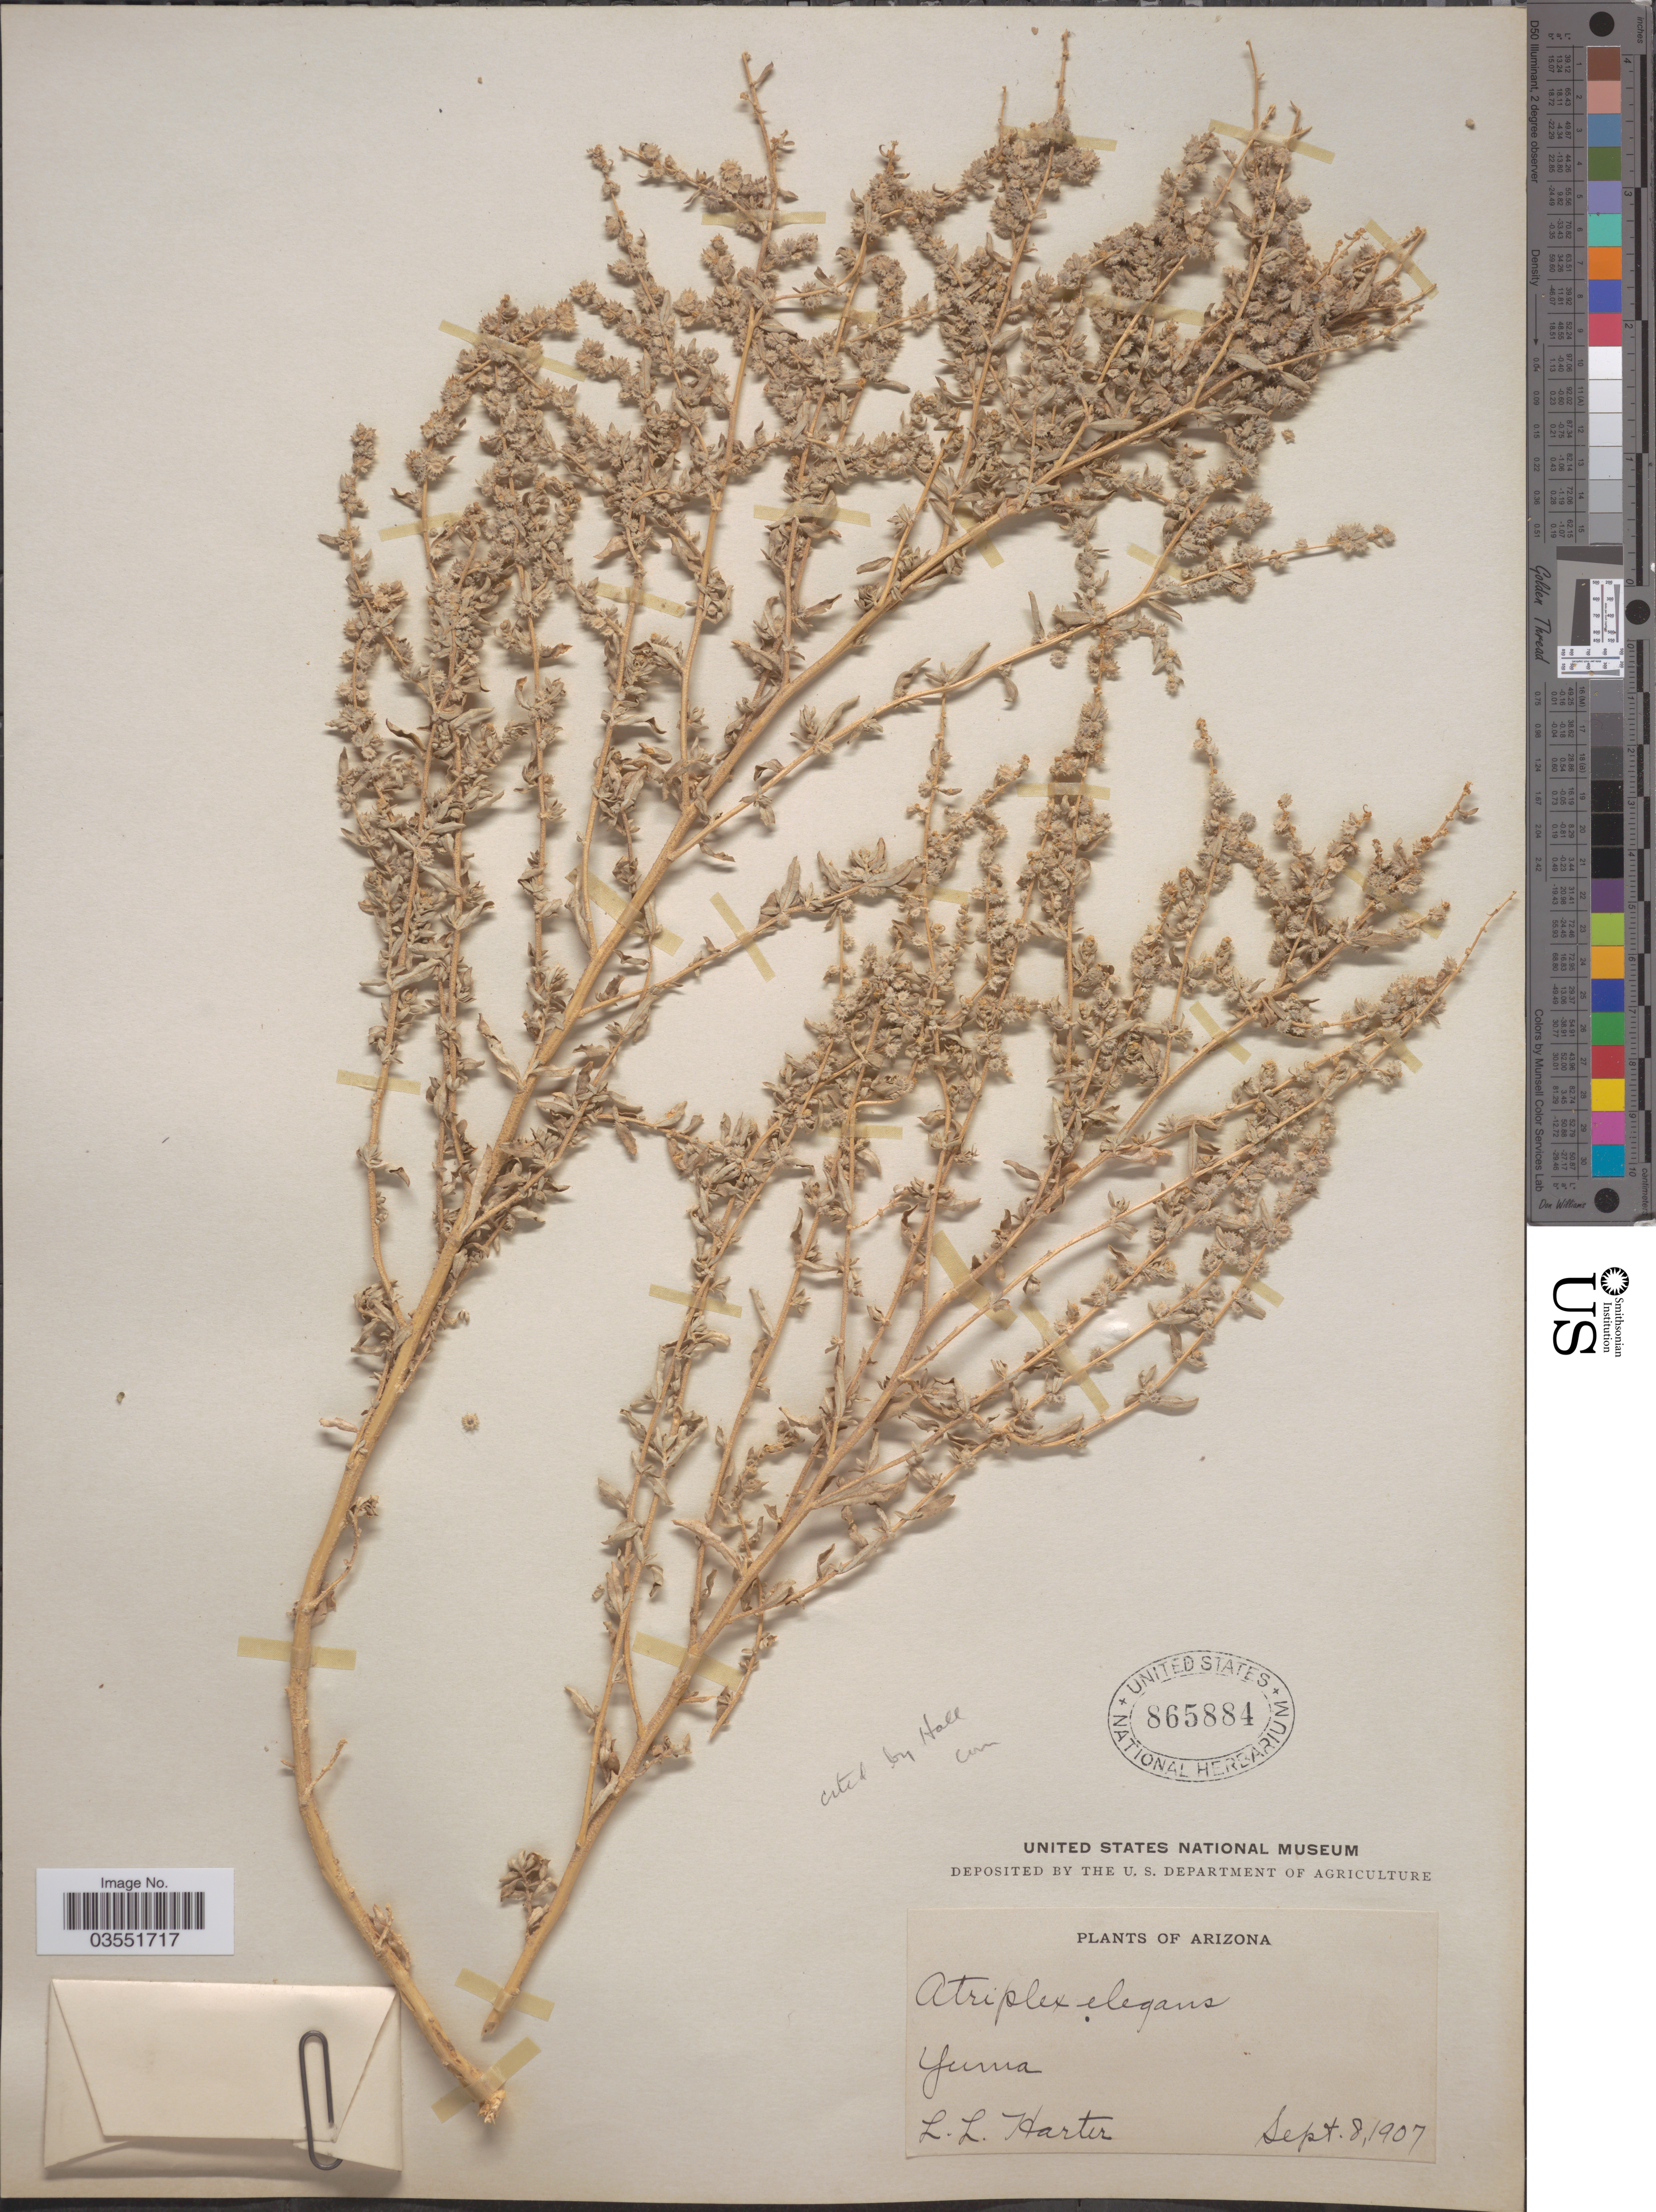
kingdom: Plantae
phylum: Tracheophyta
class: Magnoliopsida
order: Caryophyllales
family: Amaranthaceae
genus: Atriplex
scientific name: Atriplex elegans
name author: (Moq.) D. Dietr.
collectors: L. Harter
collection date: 1907-09-08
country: United States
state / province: Arizona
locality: Yuma.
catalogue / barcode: US 865884